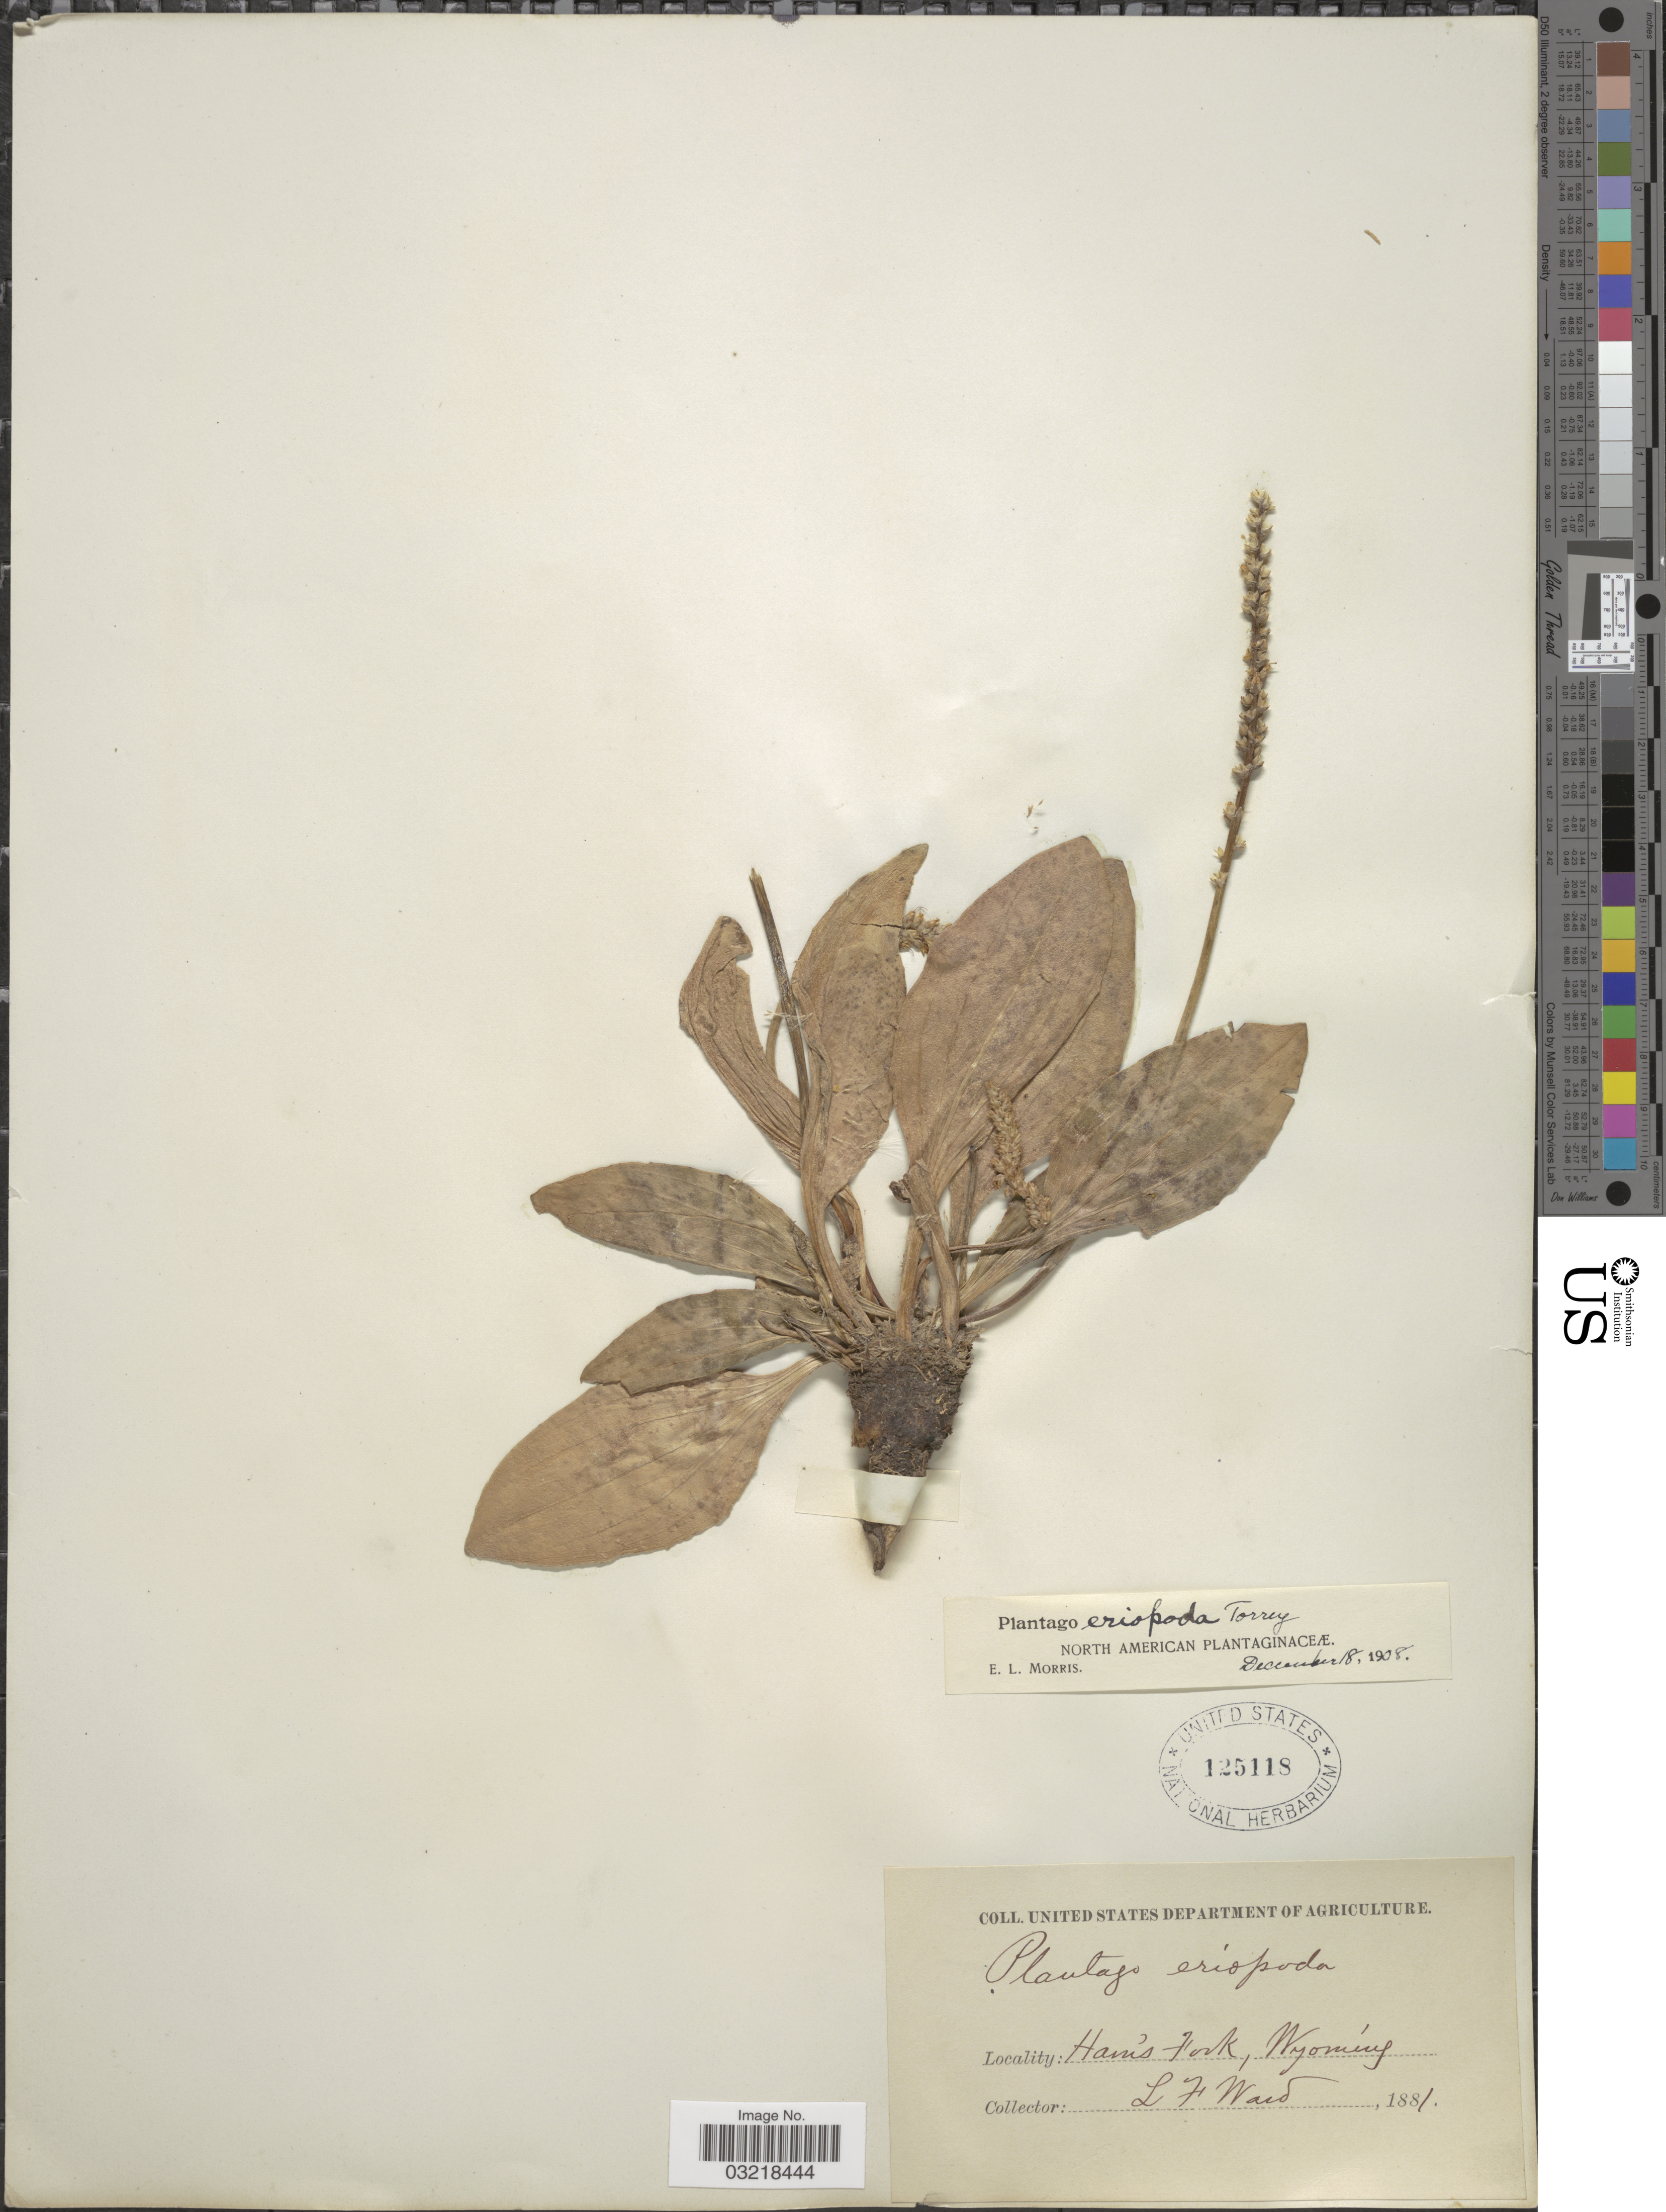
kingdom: Plantae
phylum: Tracheophyta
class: Magnoliopsida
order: Lamiales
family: Plantaginaceae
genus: Plantago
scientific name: Plantago eriopoda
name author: Torr.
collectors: L. Ward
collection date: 1881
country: United States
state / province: Wyoming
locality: Ham's Fork.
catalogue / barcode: US 125118